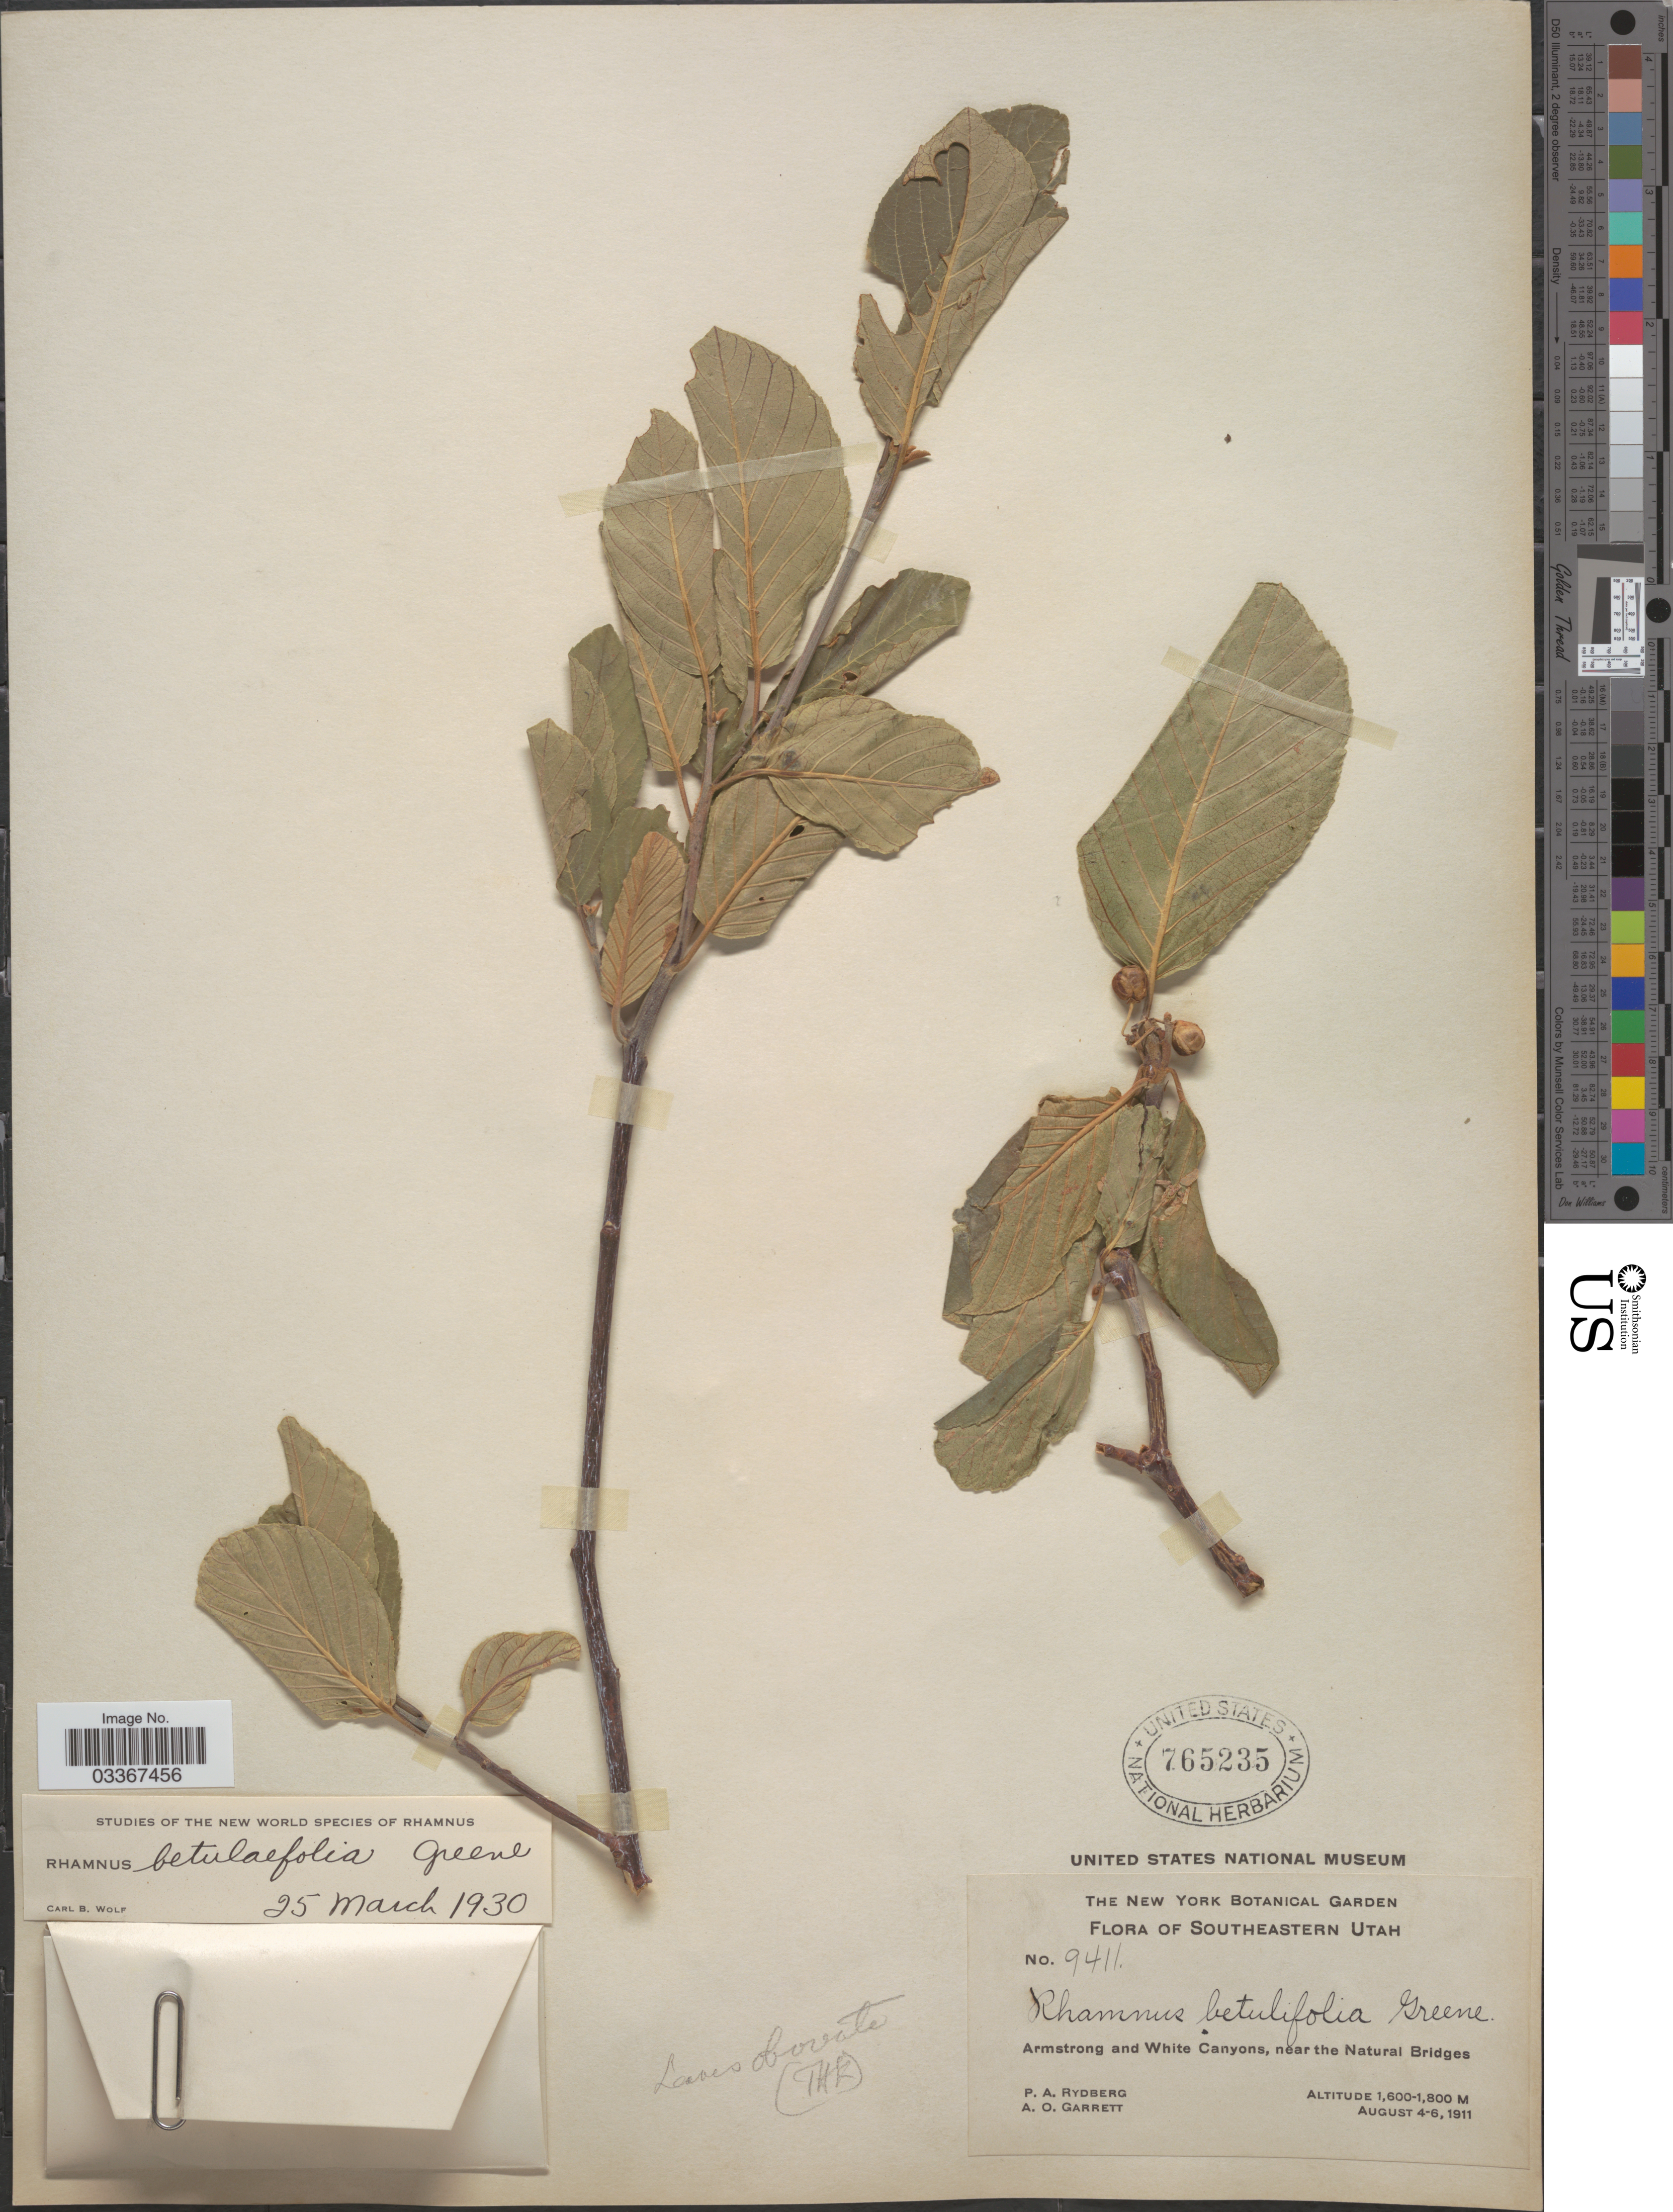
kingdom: Plantae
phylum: Tracheophyta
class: Magnoliopsida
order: Rosales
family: Rhamnaceae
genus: Frangula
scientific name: Frangula betulifolia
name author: (Greene) Grubov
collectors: P. A. Rydberg & A. O. Garrett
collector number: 9411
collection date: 1911-08-04/1911-08-06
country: United States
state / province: Utah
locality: Southeastern Utah. Armstrong and White Canyons, near the Natural Bridges.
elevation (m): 1600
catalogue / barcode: US 765235